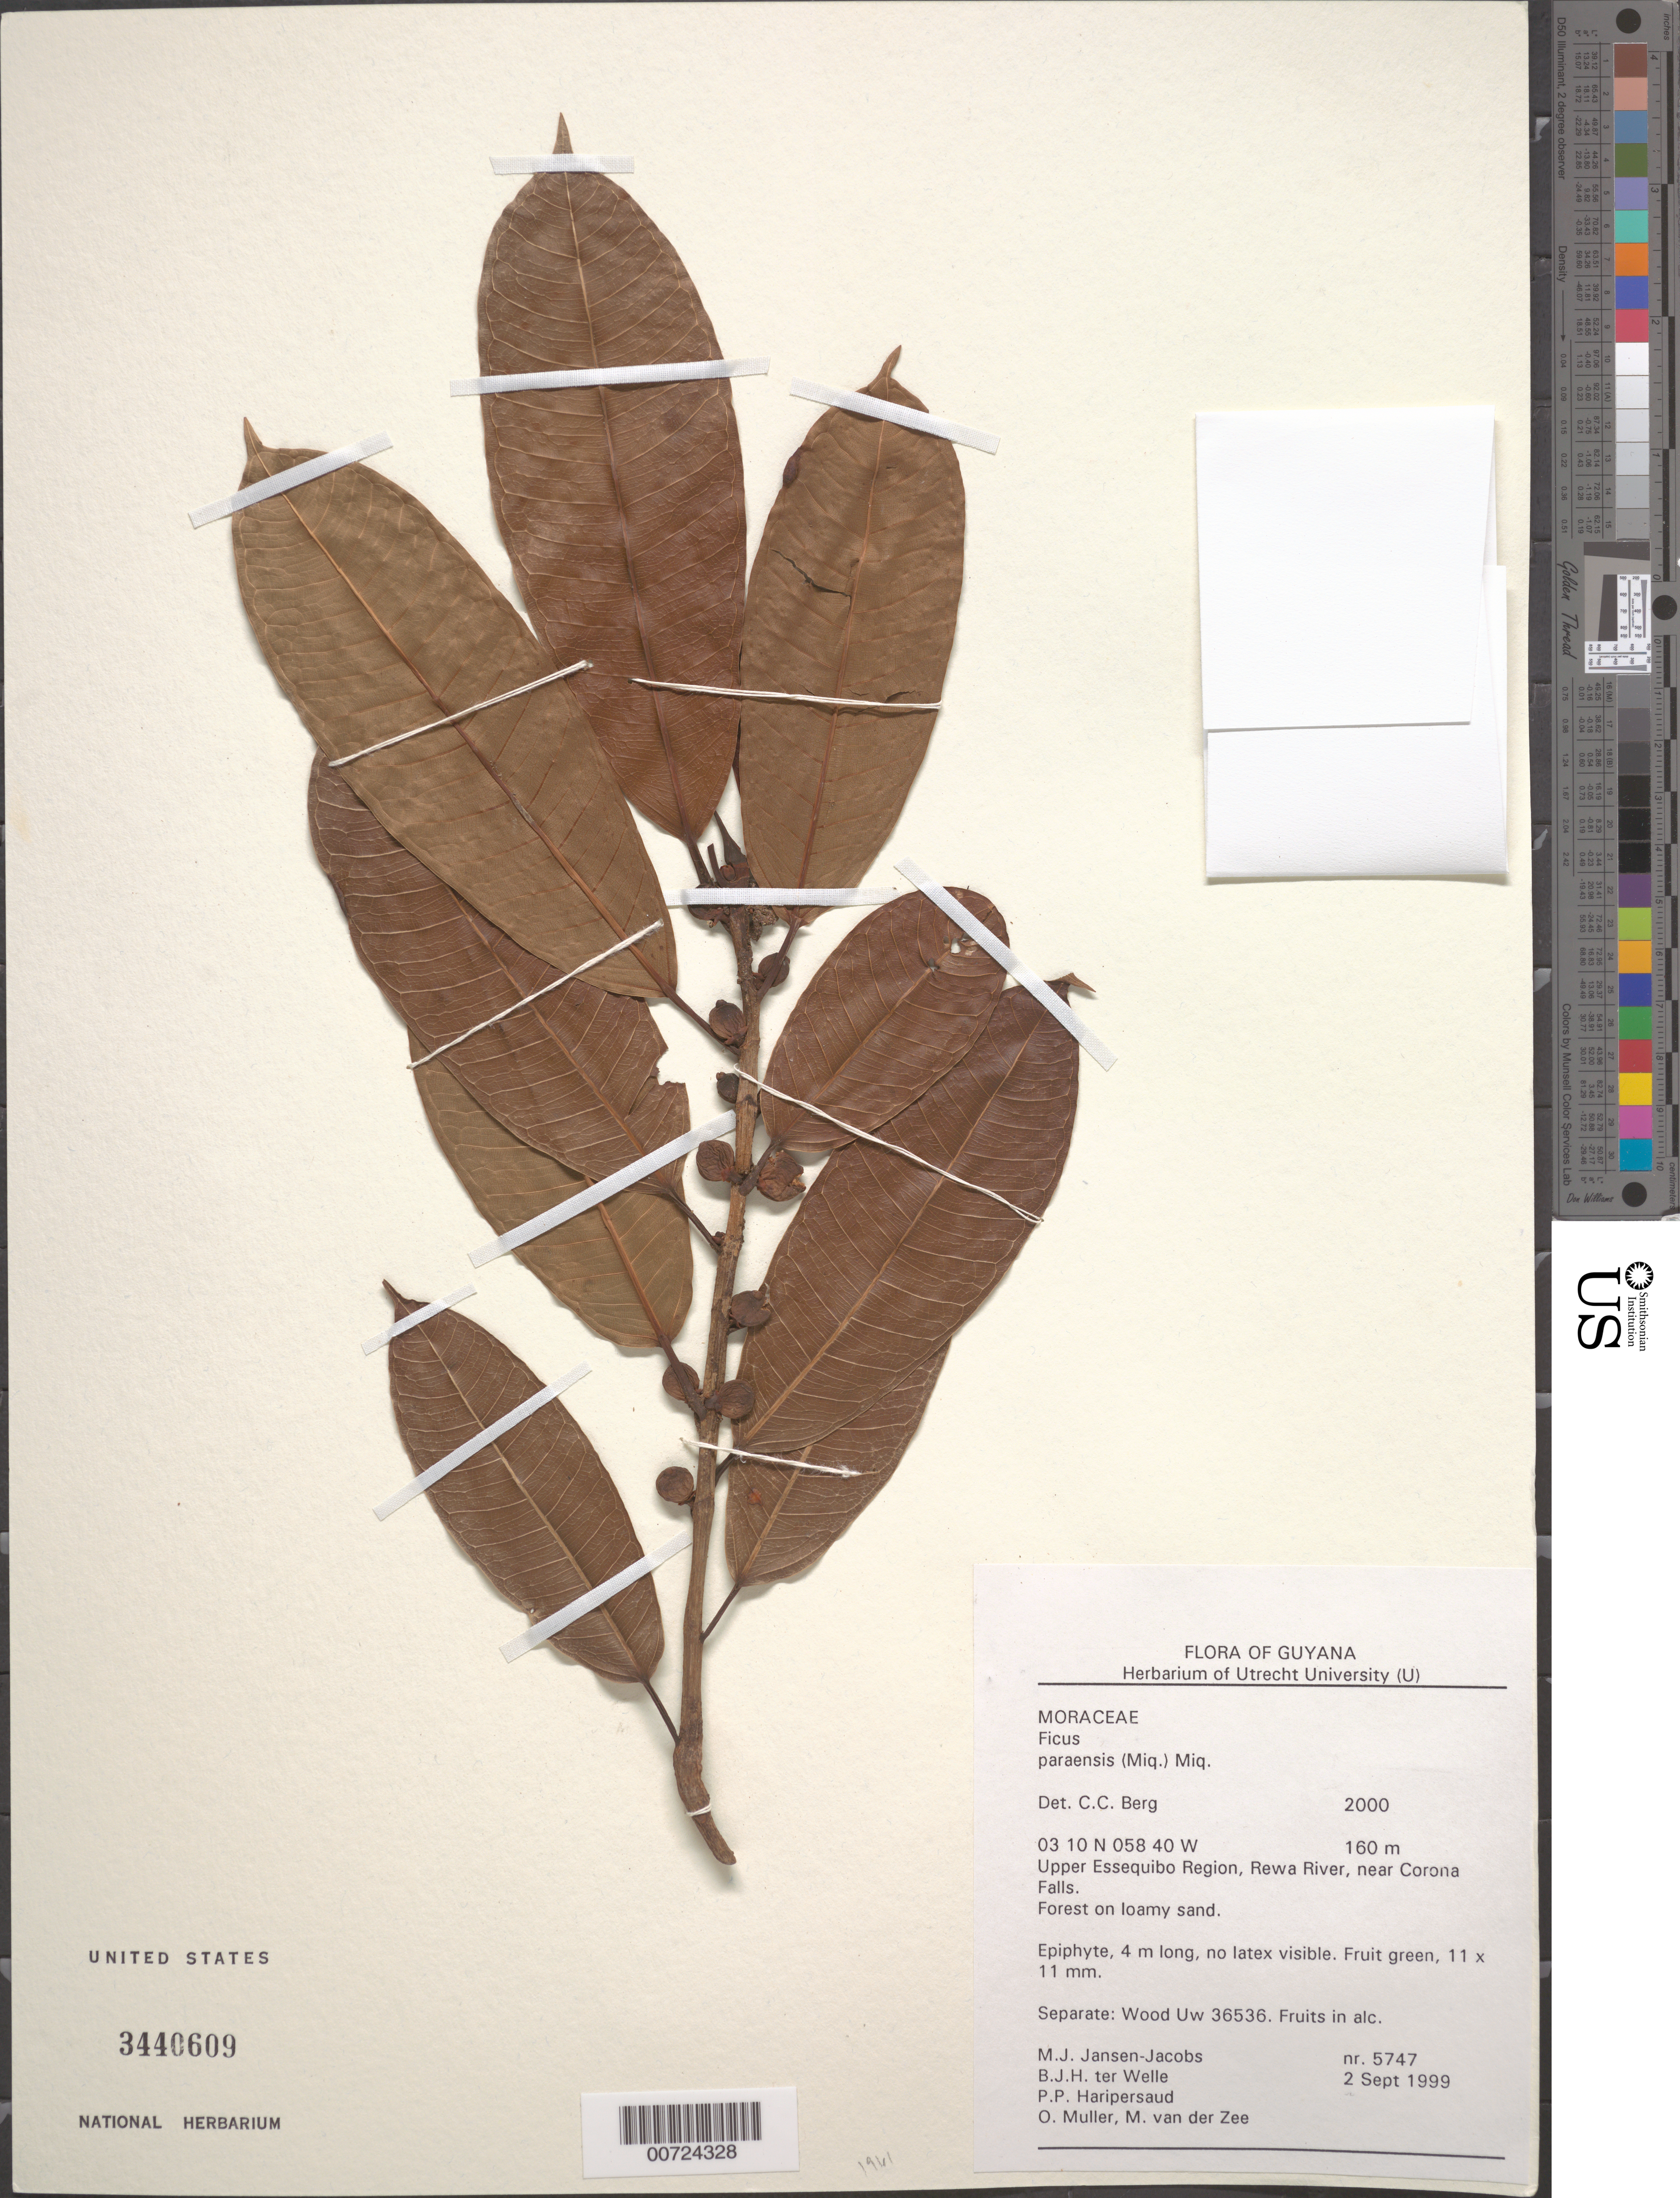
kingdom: Plantae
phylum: Tracheophyta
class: Magnoliopsida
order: Rosales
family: Moraceae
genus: Ficus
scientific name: Ficus paraensis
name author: (Miq.) Miq.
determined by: Berg, C. C.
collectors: M. J. Jansen-Jacobs, B. Welle, P. Haripersaud, O. Muller & M. van der Zee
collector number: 5747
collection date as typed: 2-Sep-99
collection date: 1999-09-02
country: Guyana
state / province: U. Takutu-U. Essequibo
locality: Rewa River, near Corona Falls, Upper Essequibo Region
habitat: Forest on loamy sand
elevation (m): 160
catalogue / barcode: US 3440609